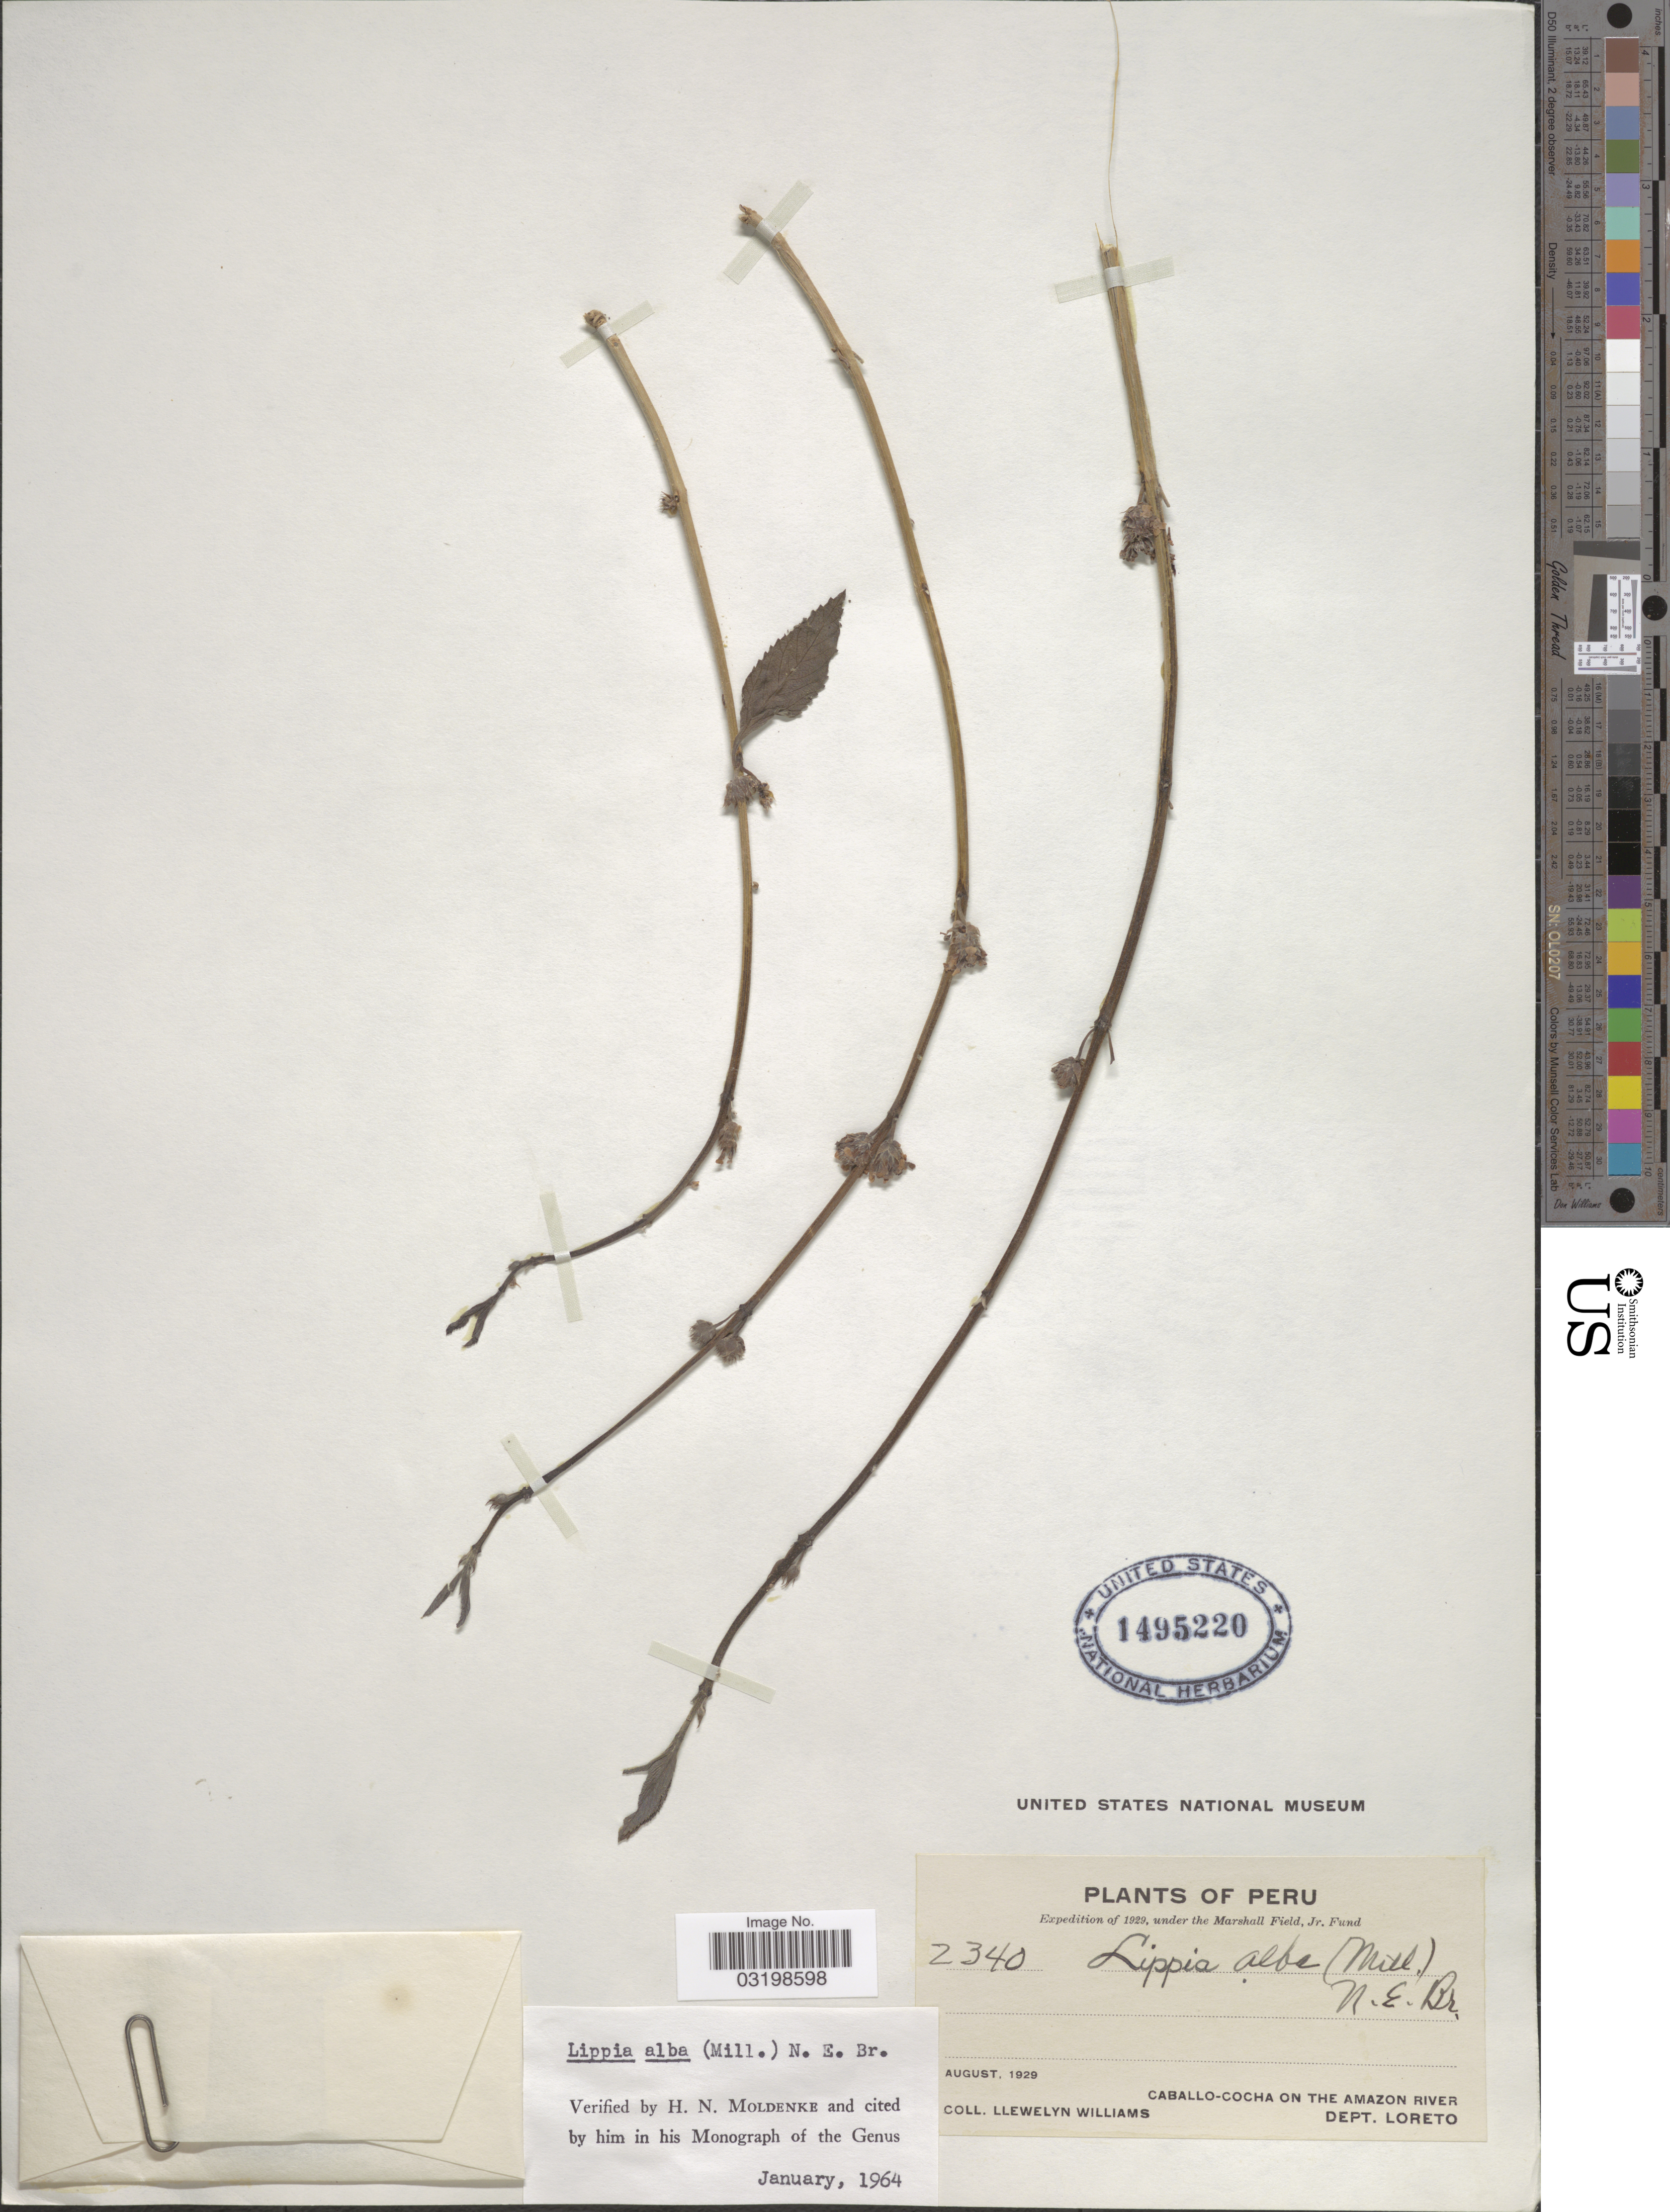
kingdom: Plantae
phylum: Tracheophyta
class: Magnoliopsida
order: Lamiales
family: Verbenaceae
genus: Lippia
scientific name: Lippia alba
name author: (Mill.) N.E. Br. ex Britton & P. Wilson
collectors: Ll. Williams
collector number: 2340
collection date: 1929-08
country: Peru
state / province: Loreto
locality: Caballo-Cocha on the Amazon River. Dept. Loreto.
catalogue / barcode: US 1495220